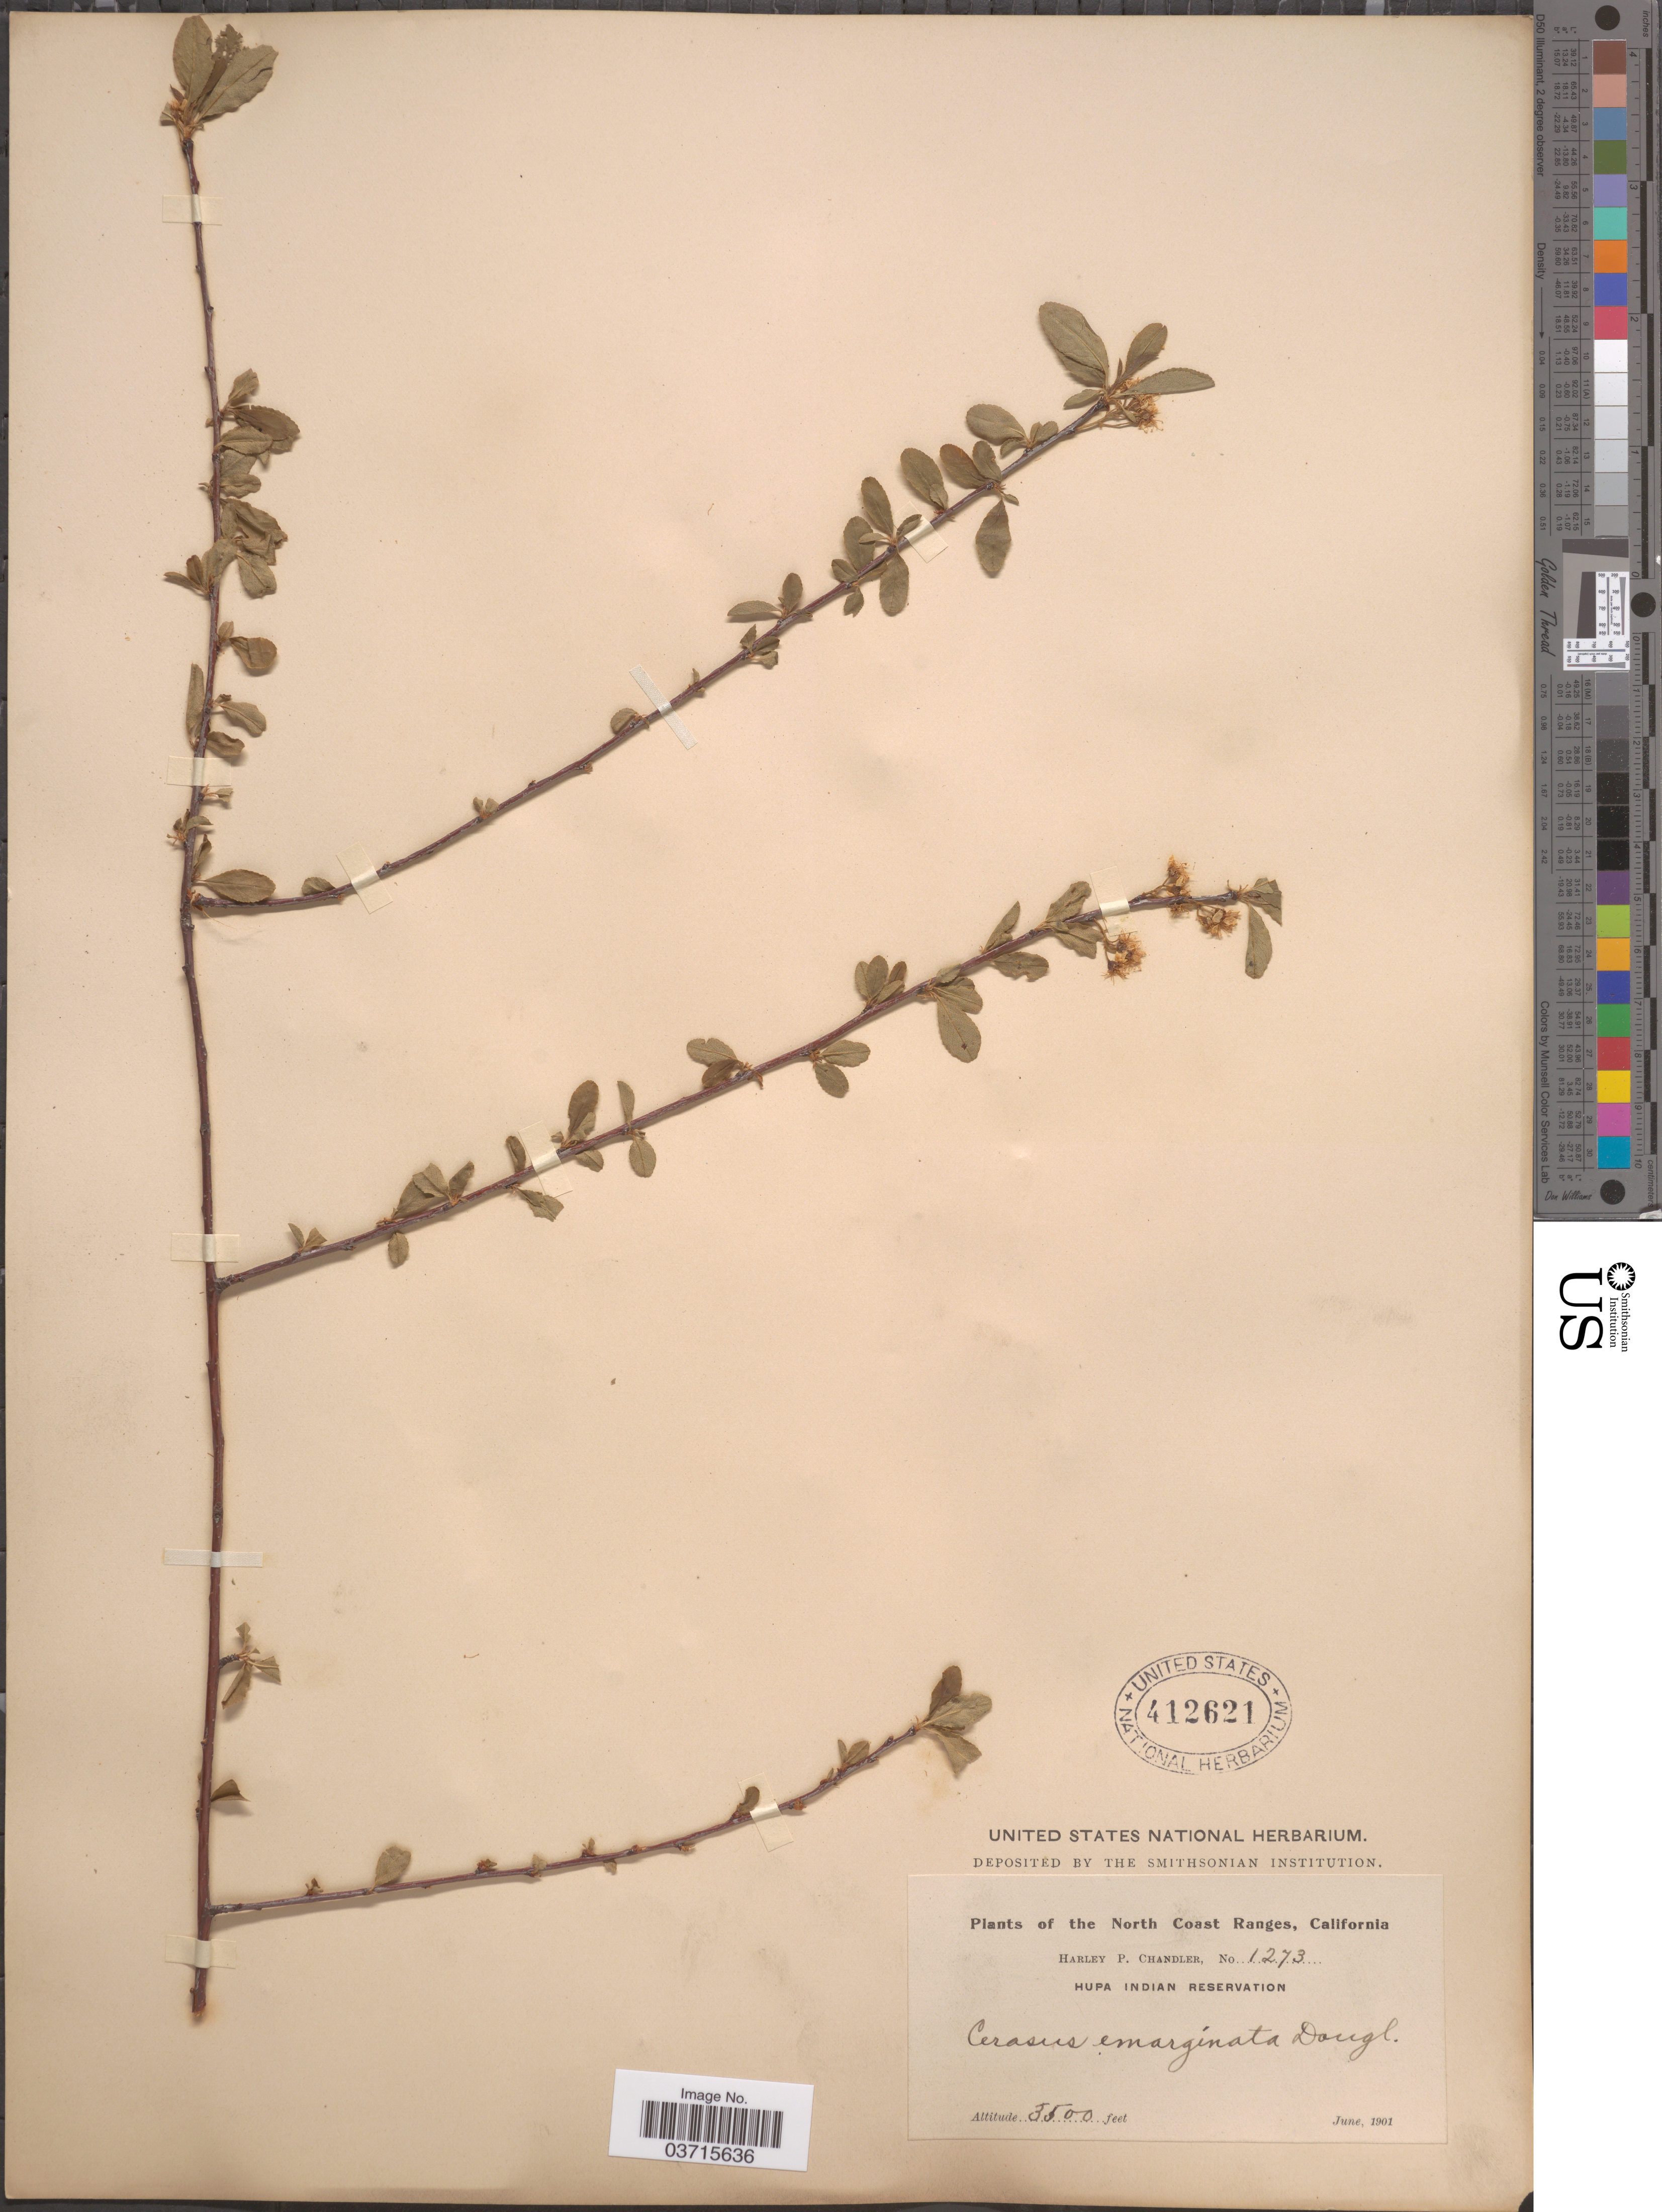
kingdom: Plantae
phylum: Tracheophyta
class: Magnoliopsida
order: Rosales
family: Rosaceae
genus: Prunus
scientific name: Prunus emarginata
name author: (Douglas ex Hook.) Eaton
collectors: H. Chandler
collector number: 1273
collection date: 1901-06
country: United States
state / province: California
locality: The North Coast Ranges. Hupa Indian Reservation.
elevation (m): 1067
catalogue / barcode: US 412621